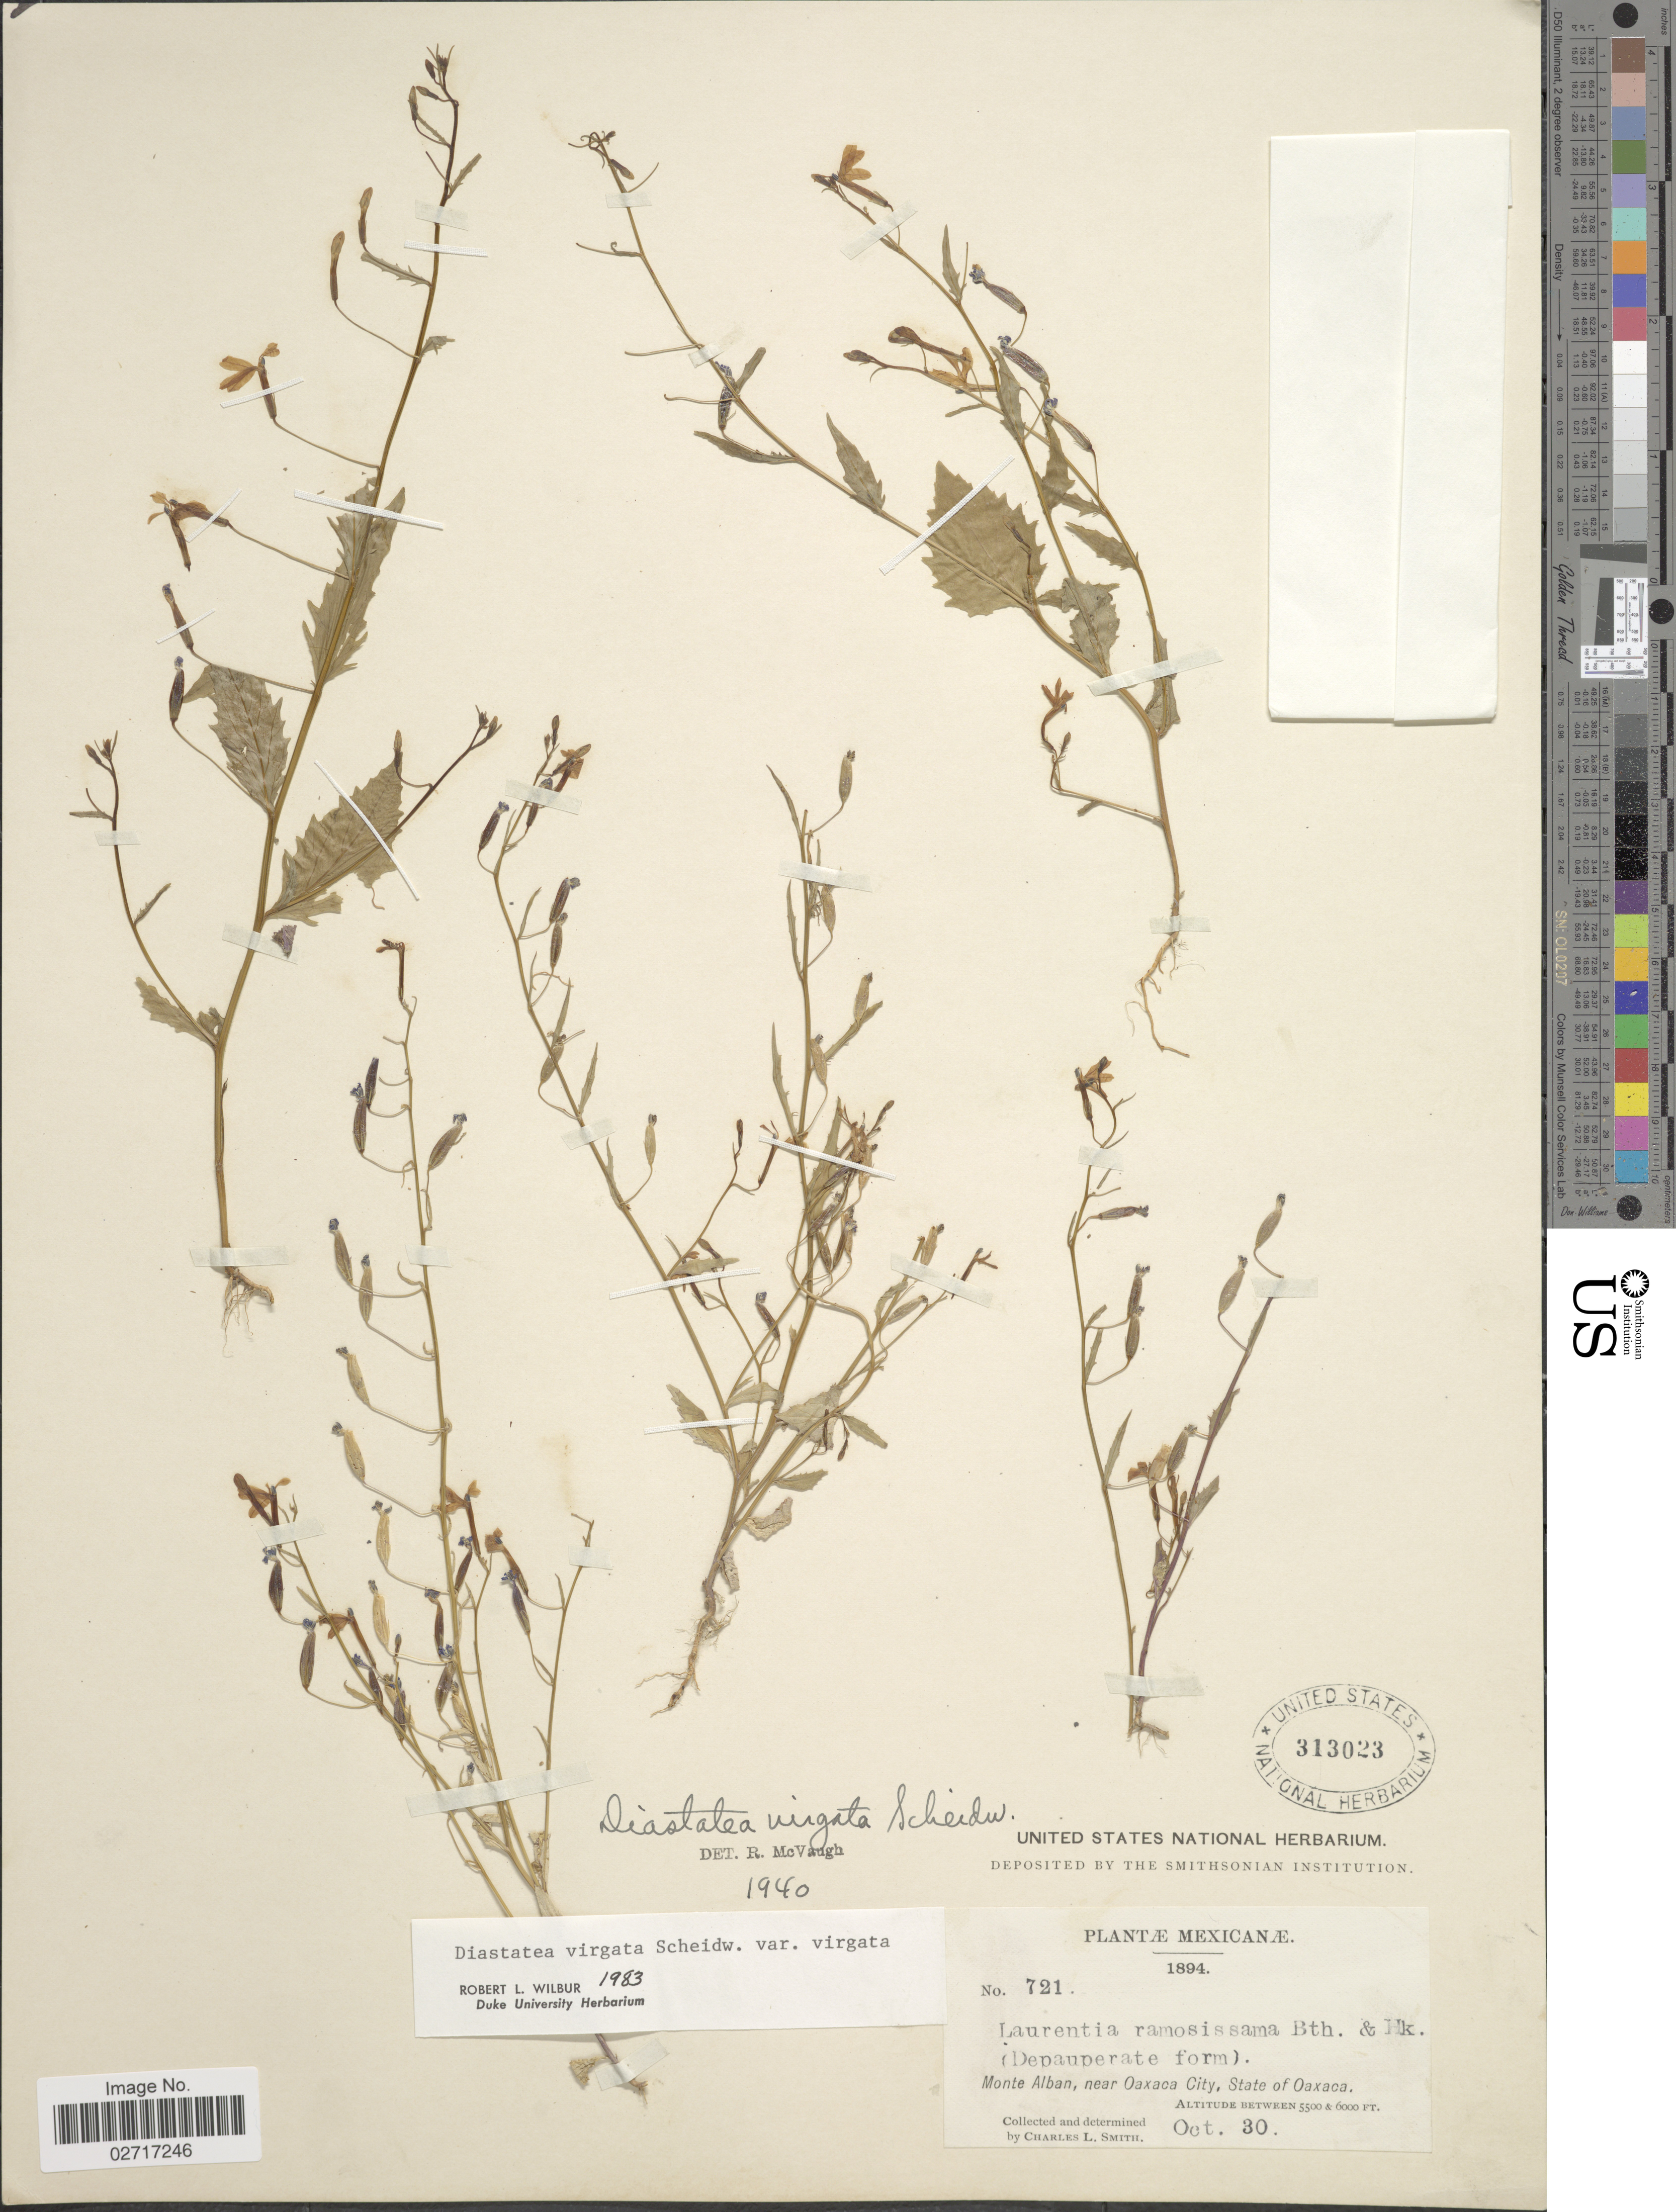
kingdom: Plantae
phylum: Tracheophyta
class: Magnoliopsida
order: Asterales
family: Campanulaceae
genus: Diastatea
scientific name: Diastatea virgata var. virgata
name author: Scheidw.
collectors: C. L. Smith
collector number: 721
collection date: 1894-10-30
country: Mexico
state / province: Oaxaca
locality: Monte Alban, near Oaxaca City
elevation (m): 1676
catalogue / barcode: US 313023